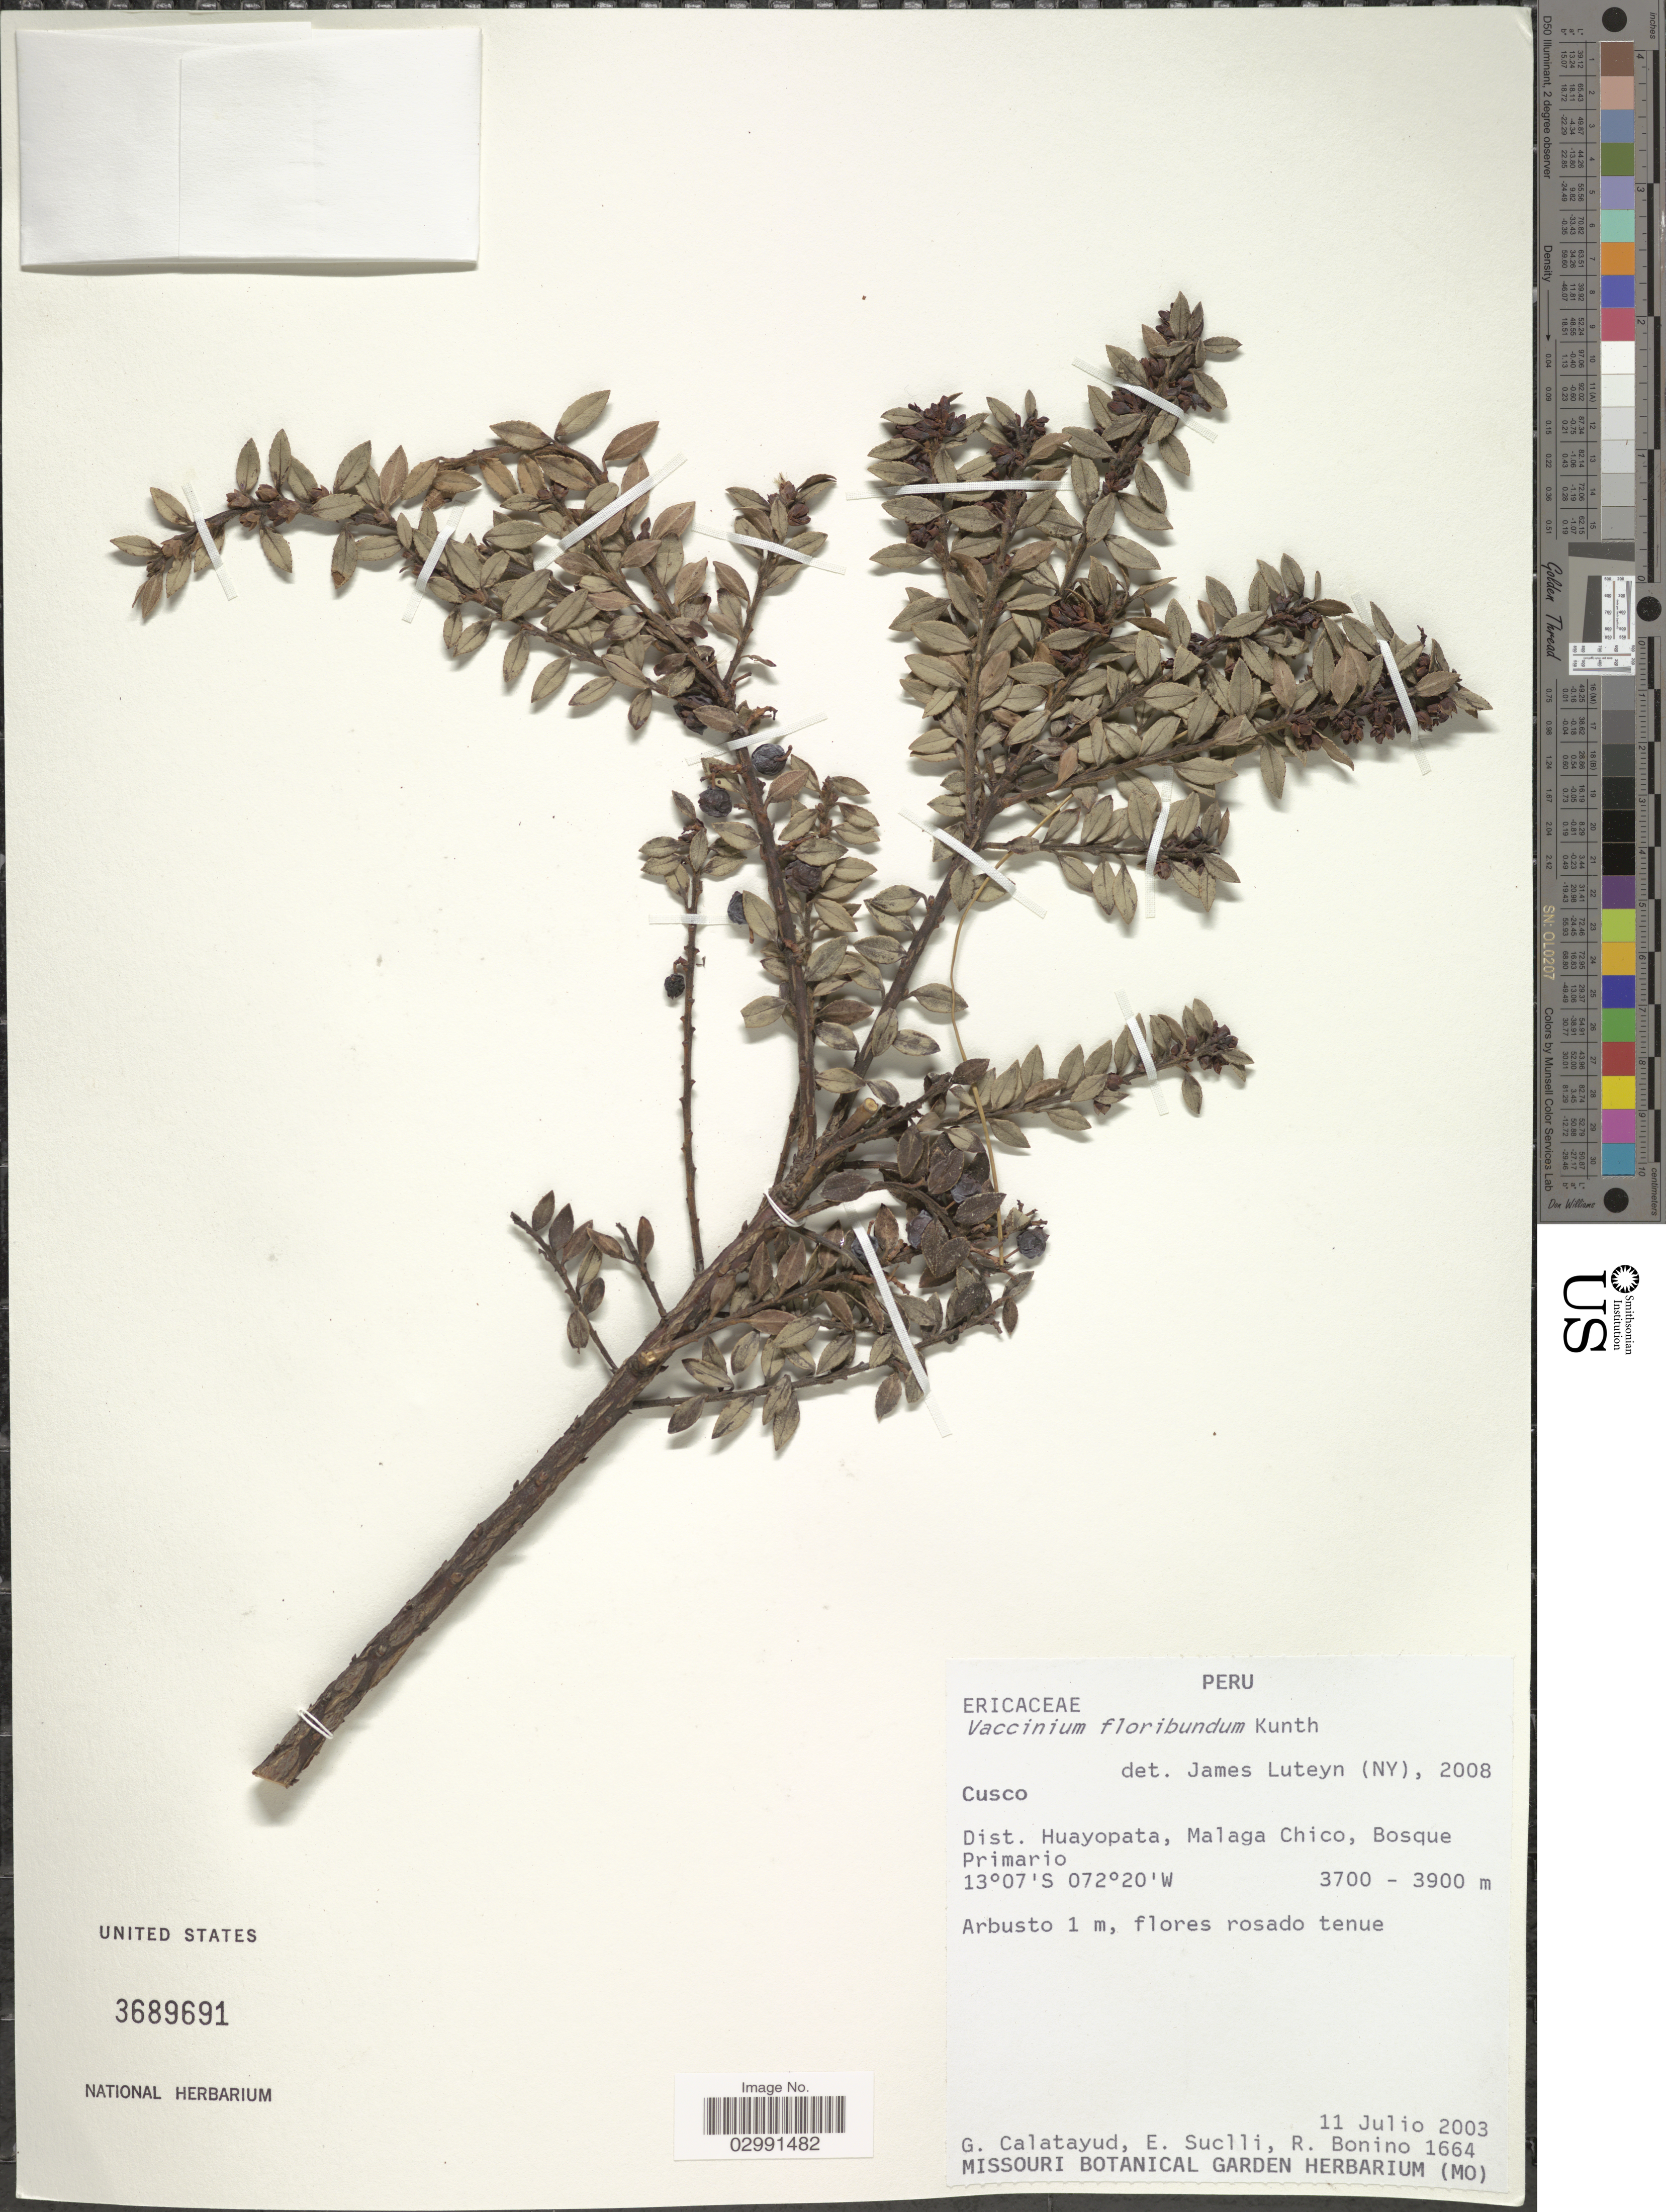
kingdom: Plantae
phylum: Tracheophyta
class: Magnoliopsida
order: Ericales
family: Ericaceae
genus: Vaccinium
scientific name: Vaccinium floribundum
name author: Kunth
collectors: G. Calatayud, E. Suclli & R. Bonino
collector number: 1664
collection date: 2003-07-11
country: Peru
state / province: Cusco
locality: Dist. Huayopata, Malaga Chico, Bosque Primario.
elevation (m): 3700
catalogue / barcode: US 3689691